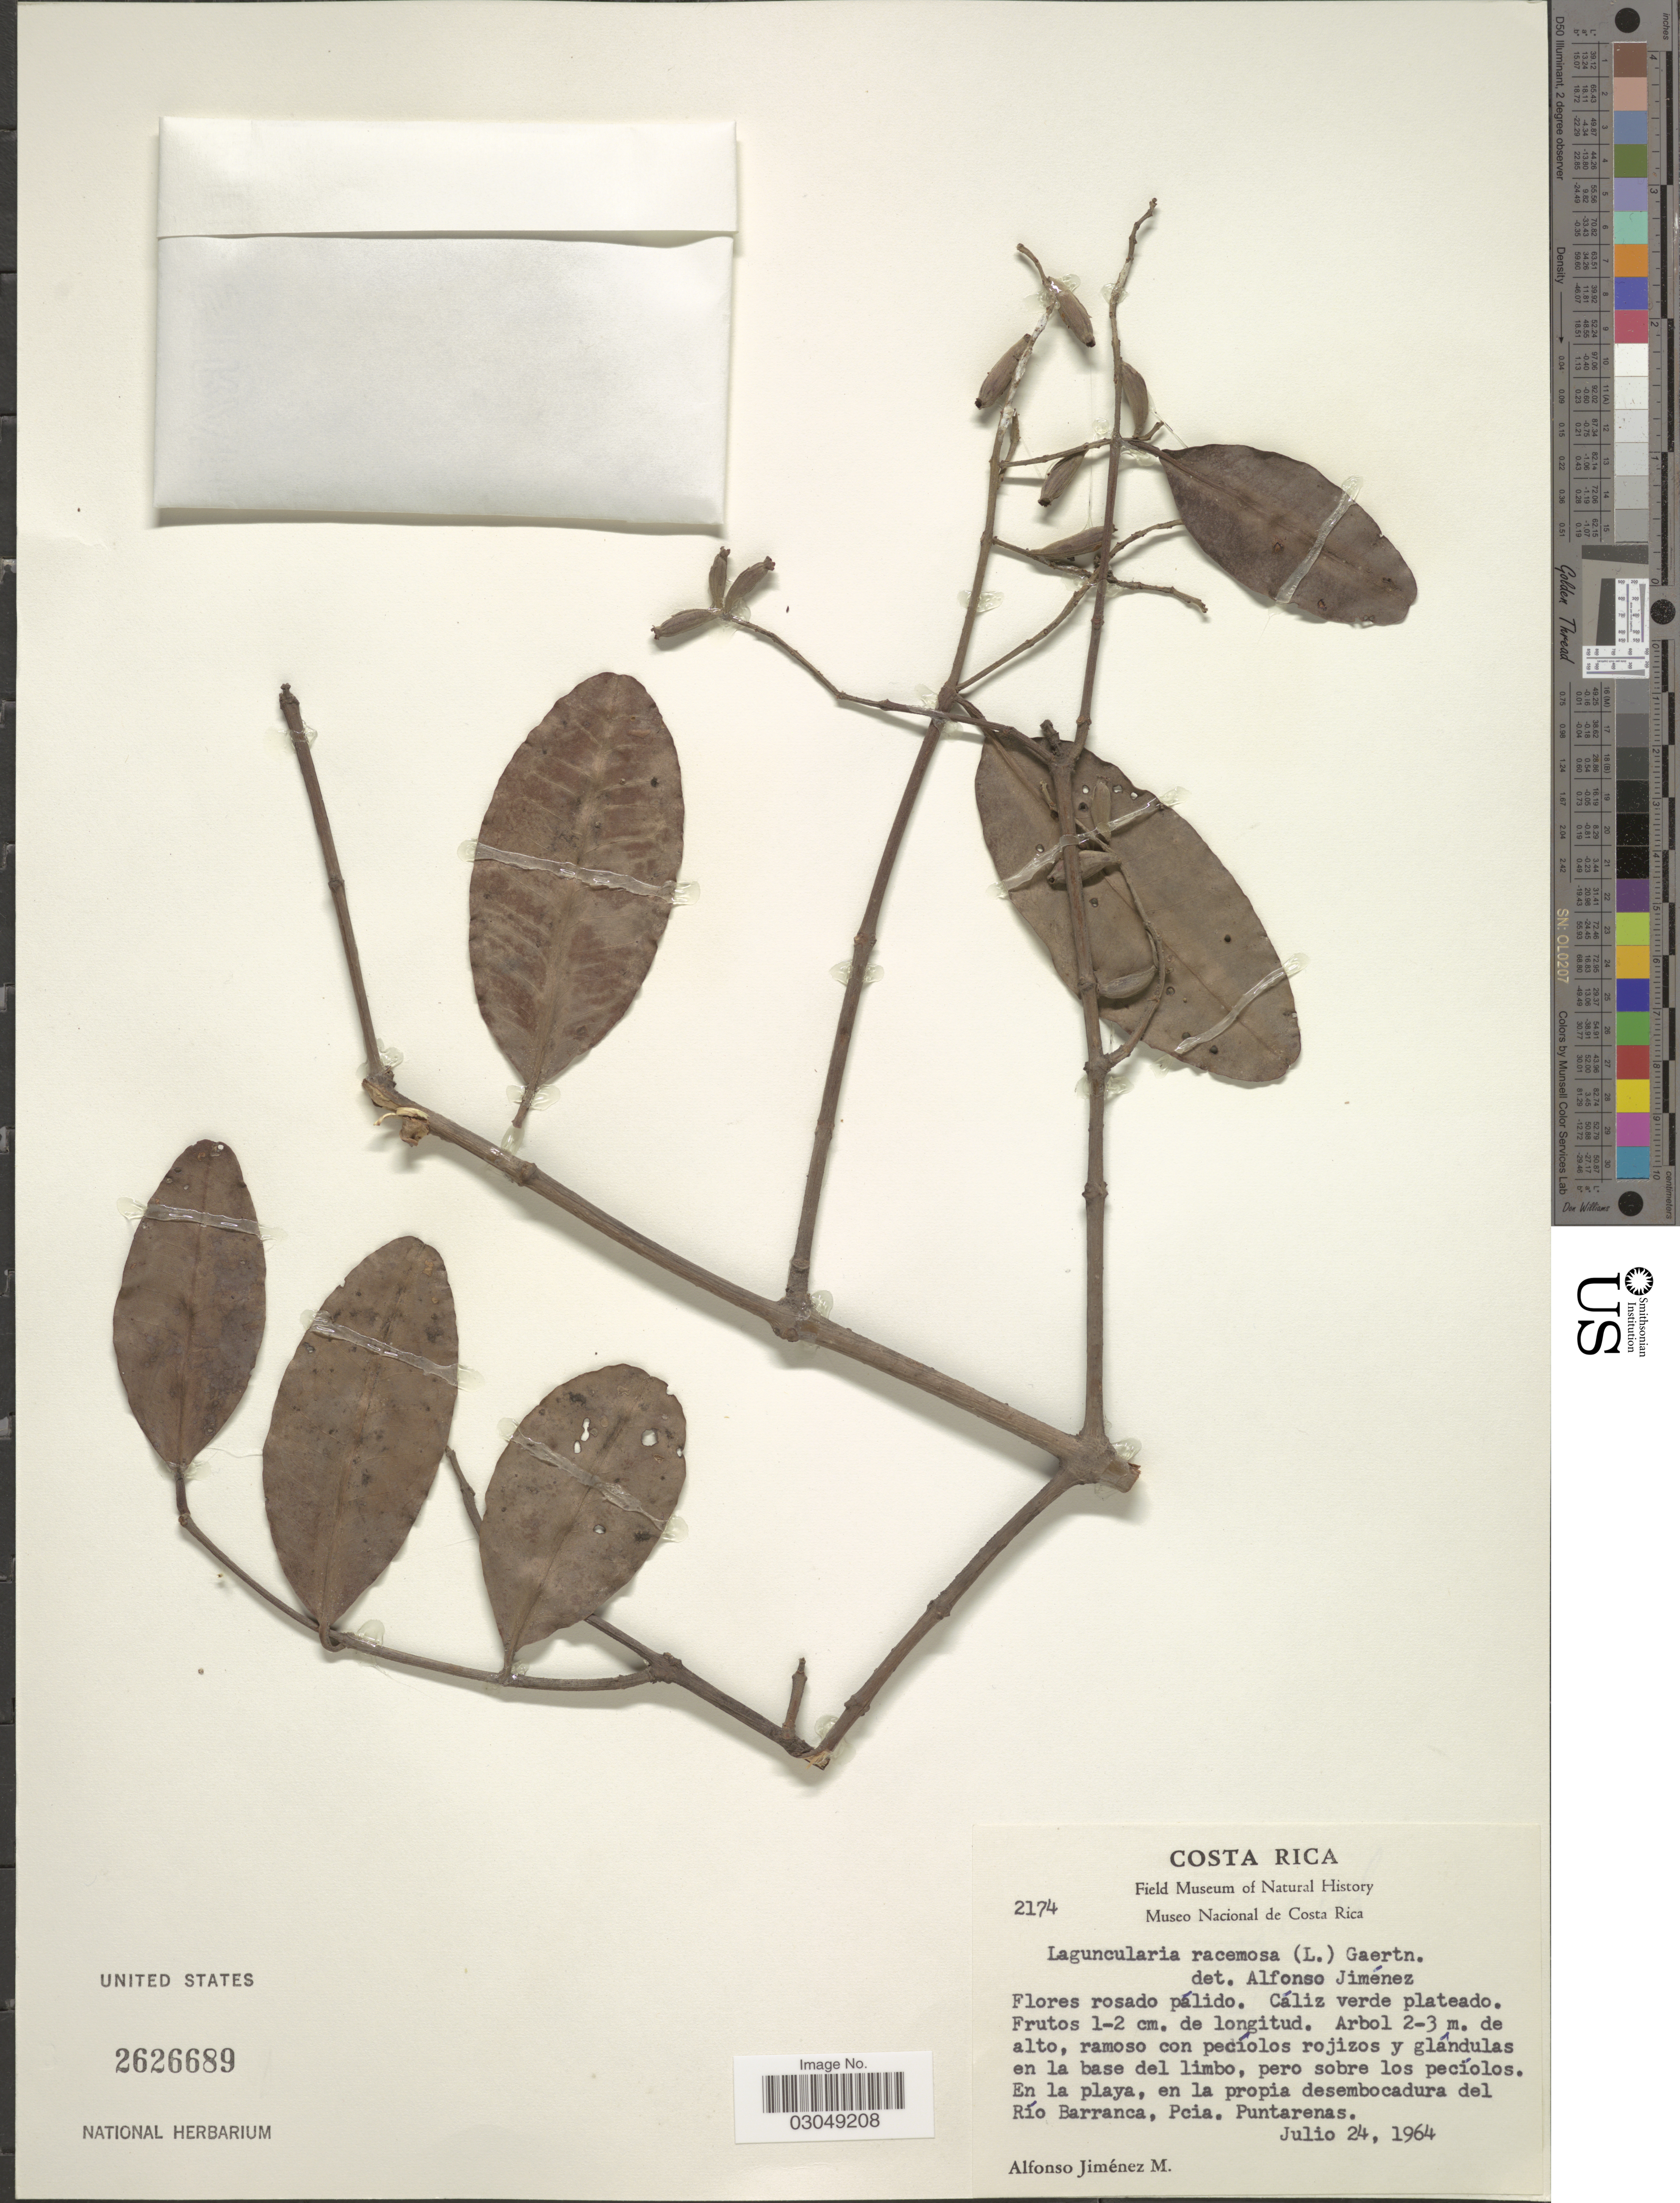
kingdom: Plantae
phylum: Tracheophyta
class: Magnoliopsida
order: Myrtales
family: Combretaceae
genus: Laguncularia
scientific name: Laguncularia racemosa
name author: (L.) C.F. Gaertn.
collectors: A. Jimenez M.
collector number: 2174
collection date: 1964-07-24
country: Costa Rica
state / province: Puntarenas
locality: En la playa, en la propia desumbocadura del Río Barranca, Pcia. Puntarenas.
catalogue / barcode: US 2626689